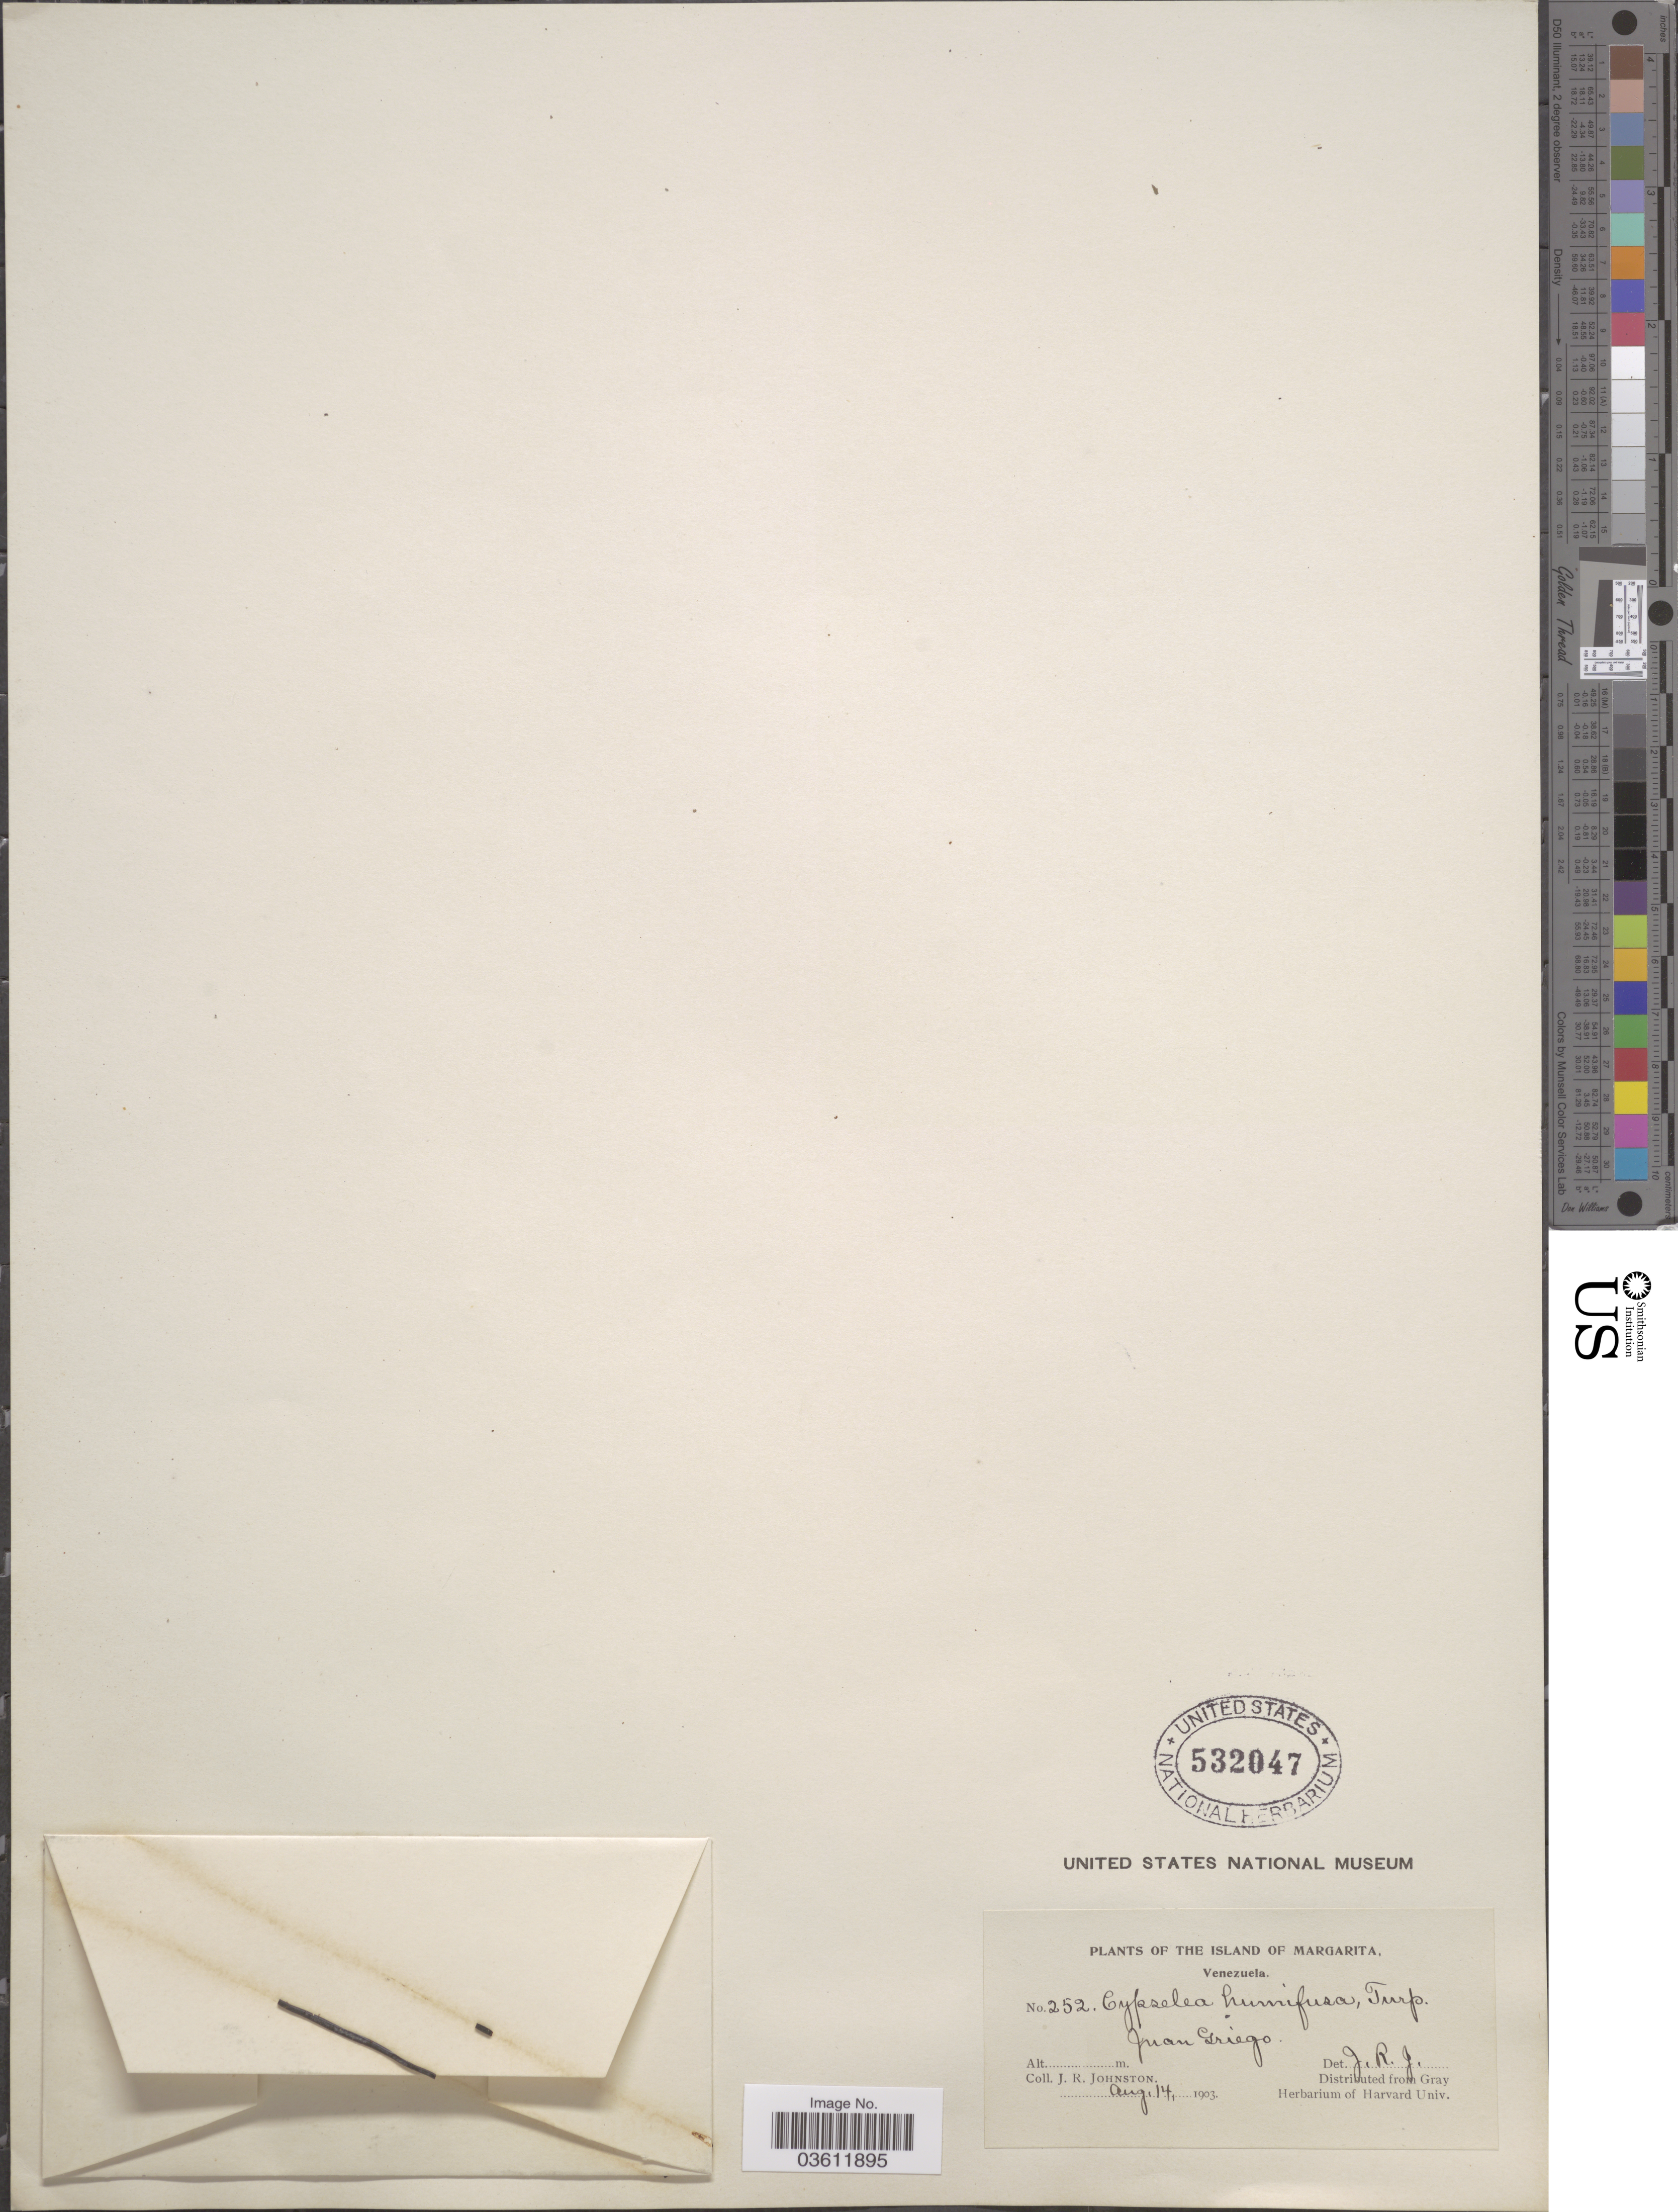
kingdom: Plantae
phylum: Tracheophyta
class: Magnoliopsida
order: Caryophyllales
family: Aizoaceae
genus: Sesuvium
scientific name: Sesuvium humifusum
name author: (Turpin) Bohley & G. Kadereit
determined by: Strong, Mark T., (BOT), Smithsonian Institution - National Museum of Natural History (UNITED STATES)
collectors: J. Johnston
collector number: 252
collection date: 1903-08-14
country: Venezuela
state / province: Nueva Esparta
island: Margarita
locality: The Island of Margarita. Juan Griego.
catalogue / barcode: US 532047